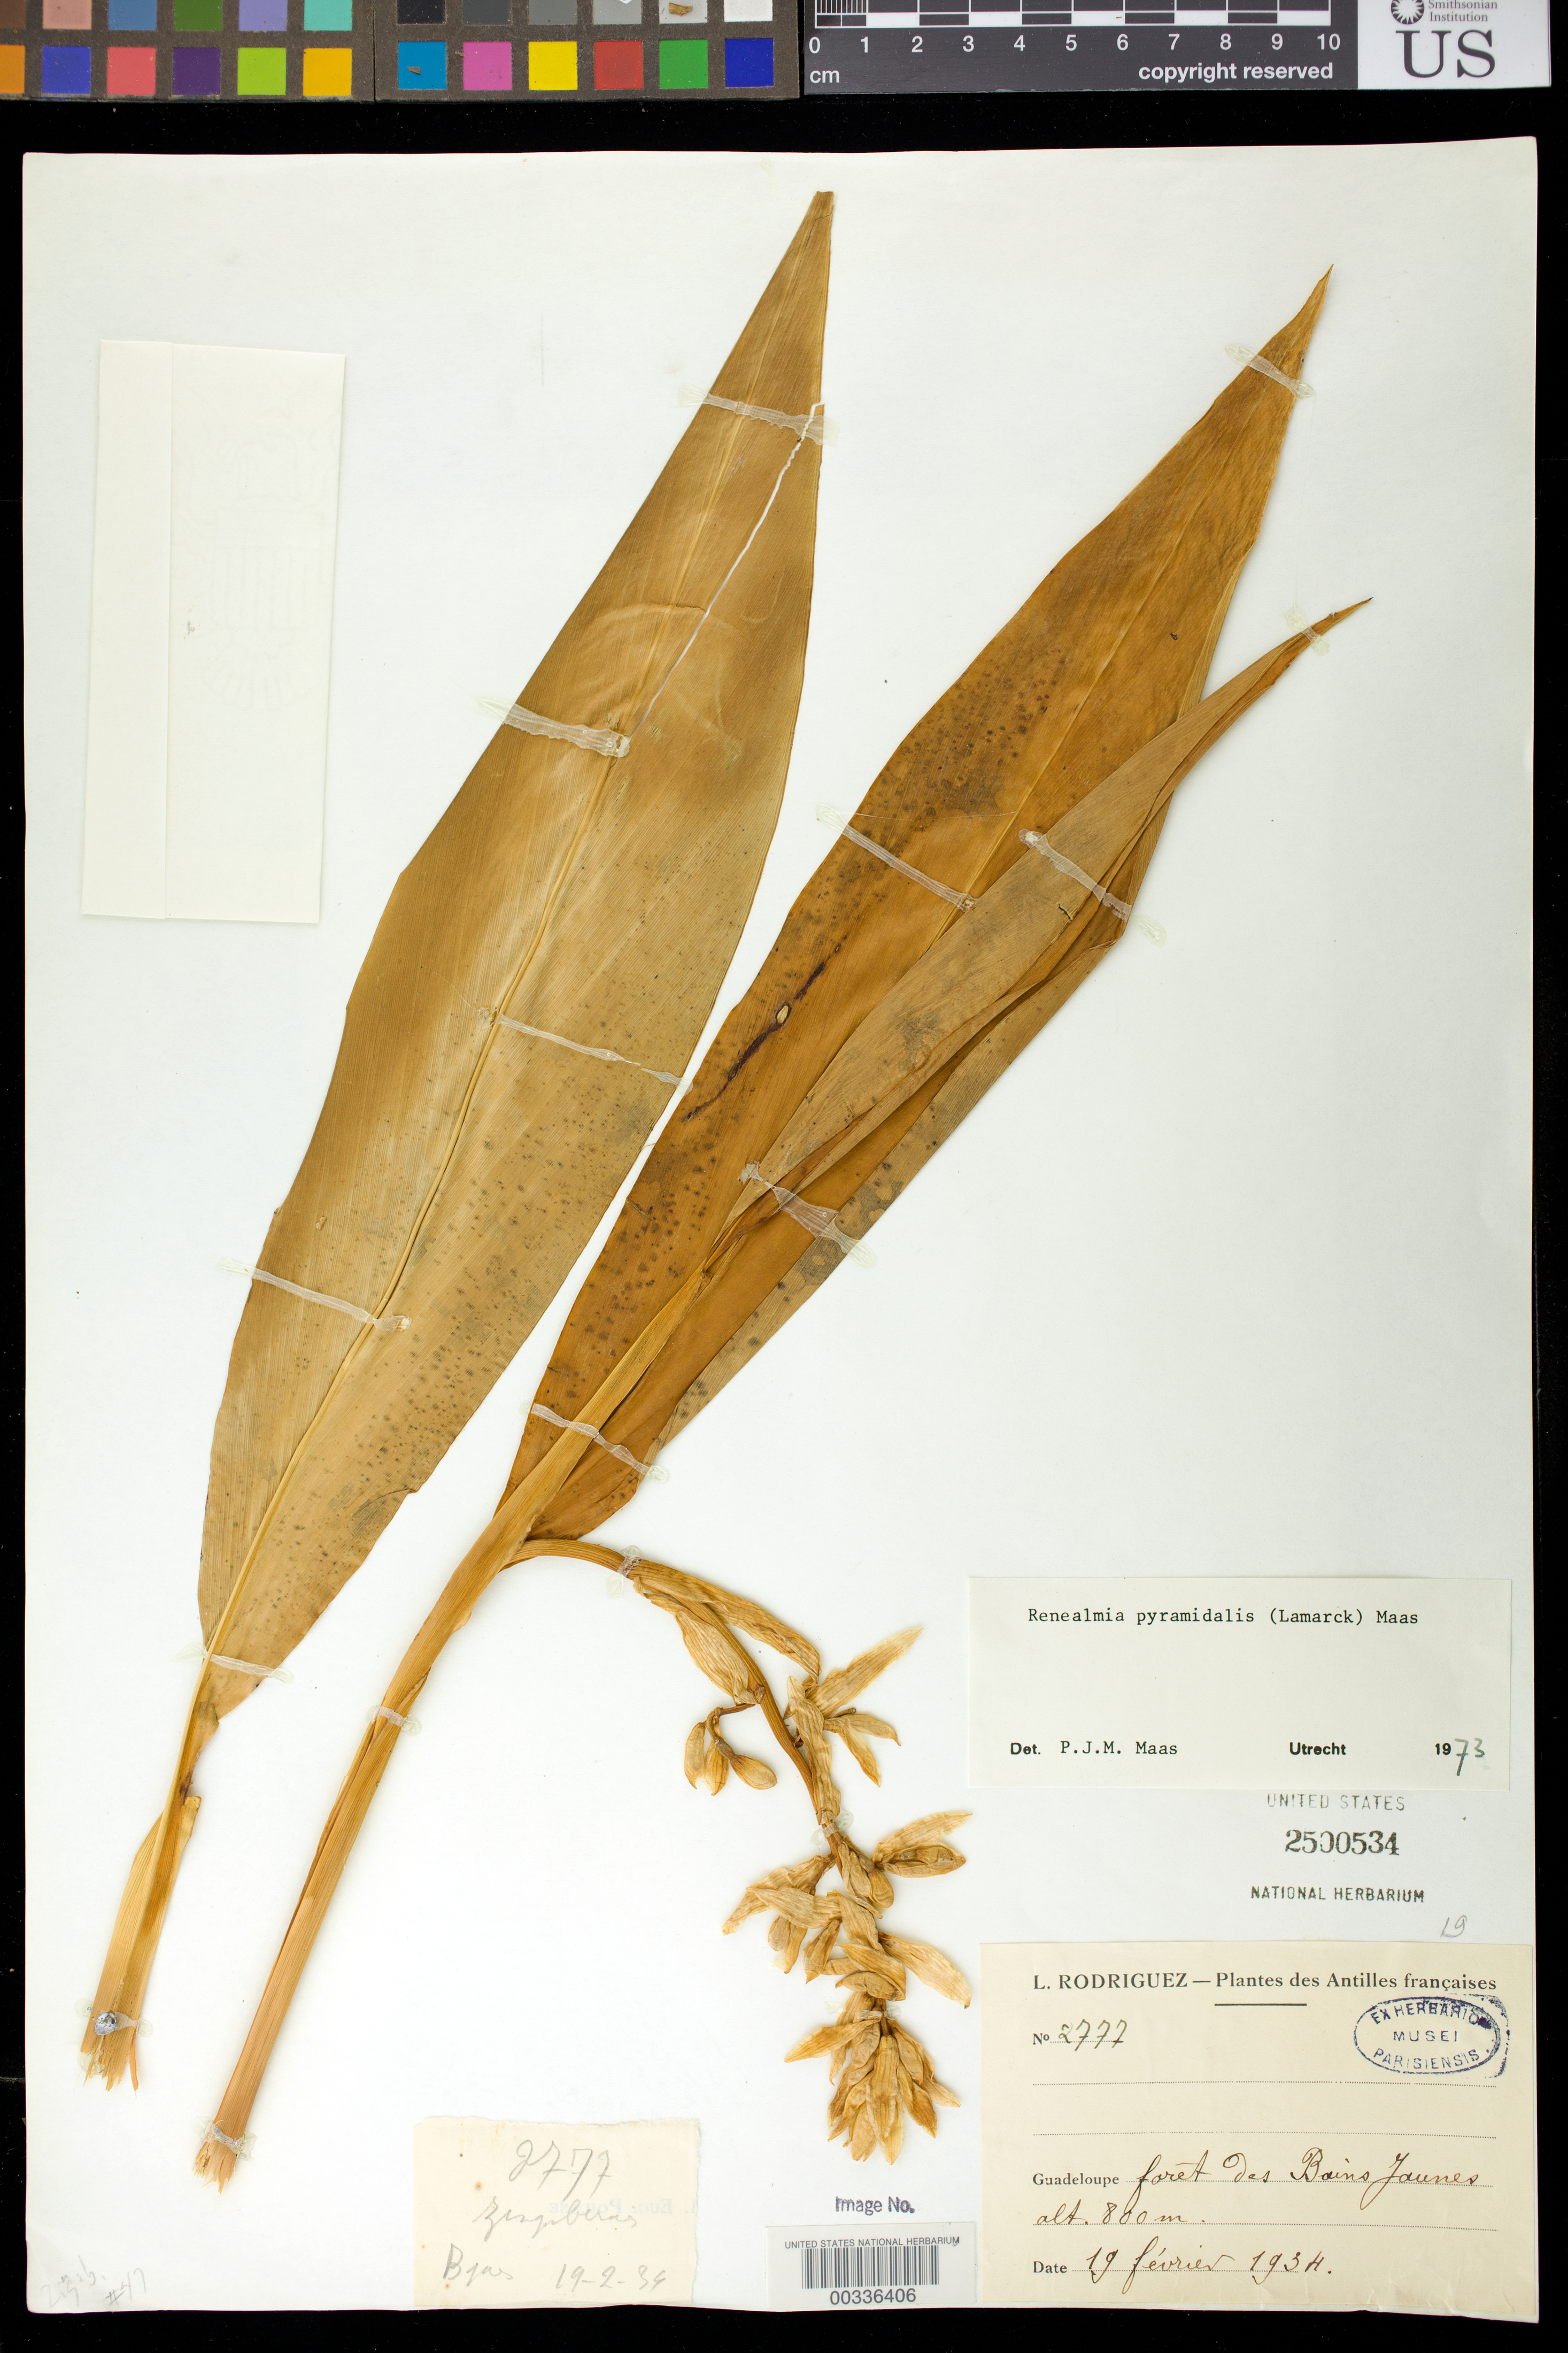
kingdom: Plantae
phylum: Tracheophyta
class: Liliopsida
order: Zingiberales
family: Zingiberaceae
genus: Renealmia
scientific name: Renealmia pyramidalis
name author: (Lam.) Maas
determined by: Maas, Paul J. M.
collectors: L. Rodriguez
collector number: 2777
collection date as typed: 19 Feb 1934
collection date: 1934-02-19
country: Guadeloupe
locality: Foret des bains jaunes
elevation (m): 800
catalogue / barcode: US 2500534